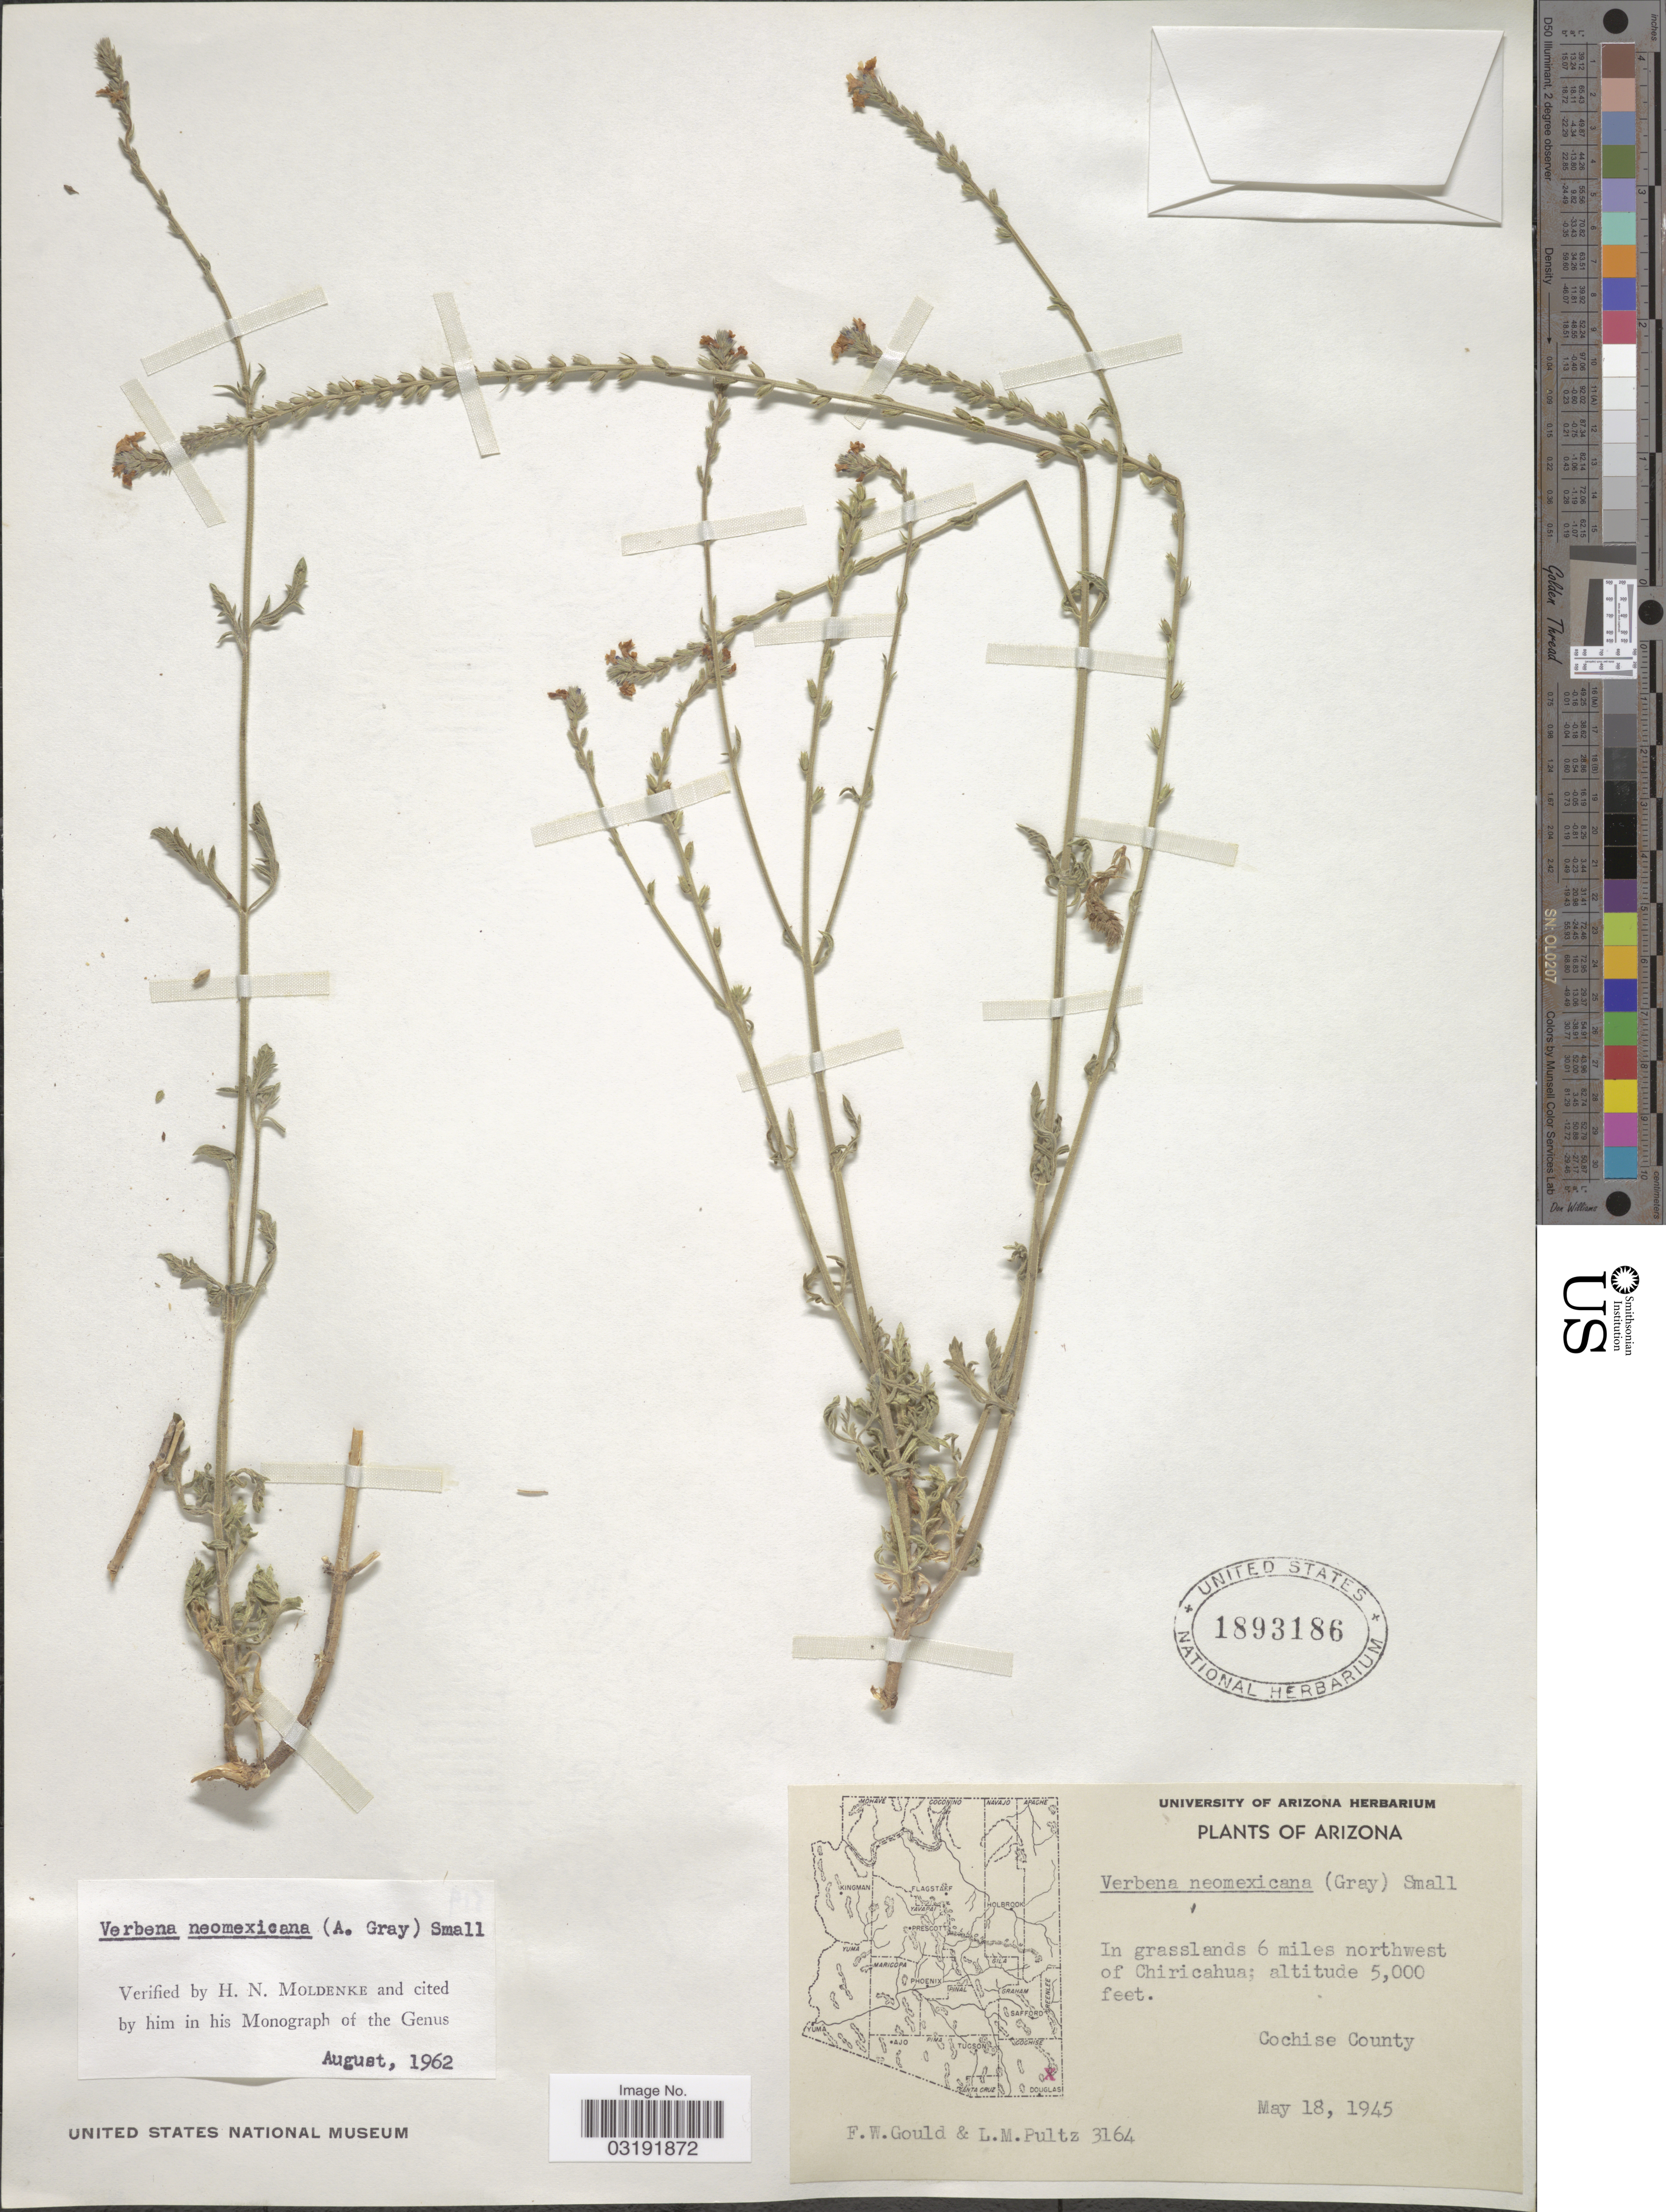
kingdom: Plantae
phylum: Tracheophyta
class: Magnoliopsida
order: Lamiales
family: Verbenaceae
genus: Verbena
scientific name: Verbena neomexicana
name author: (A. Gray) Small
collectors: F. W. Gould & L. Pultz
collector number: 3164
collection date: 1945-05-18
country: United States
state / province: Arizona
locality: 6 miles northwest of Chiricahua. Cochise County.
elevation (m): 1524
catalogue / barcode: US 1893186